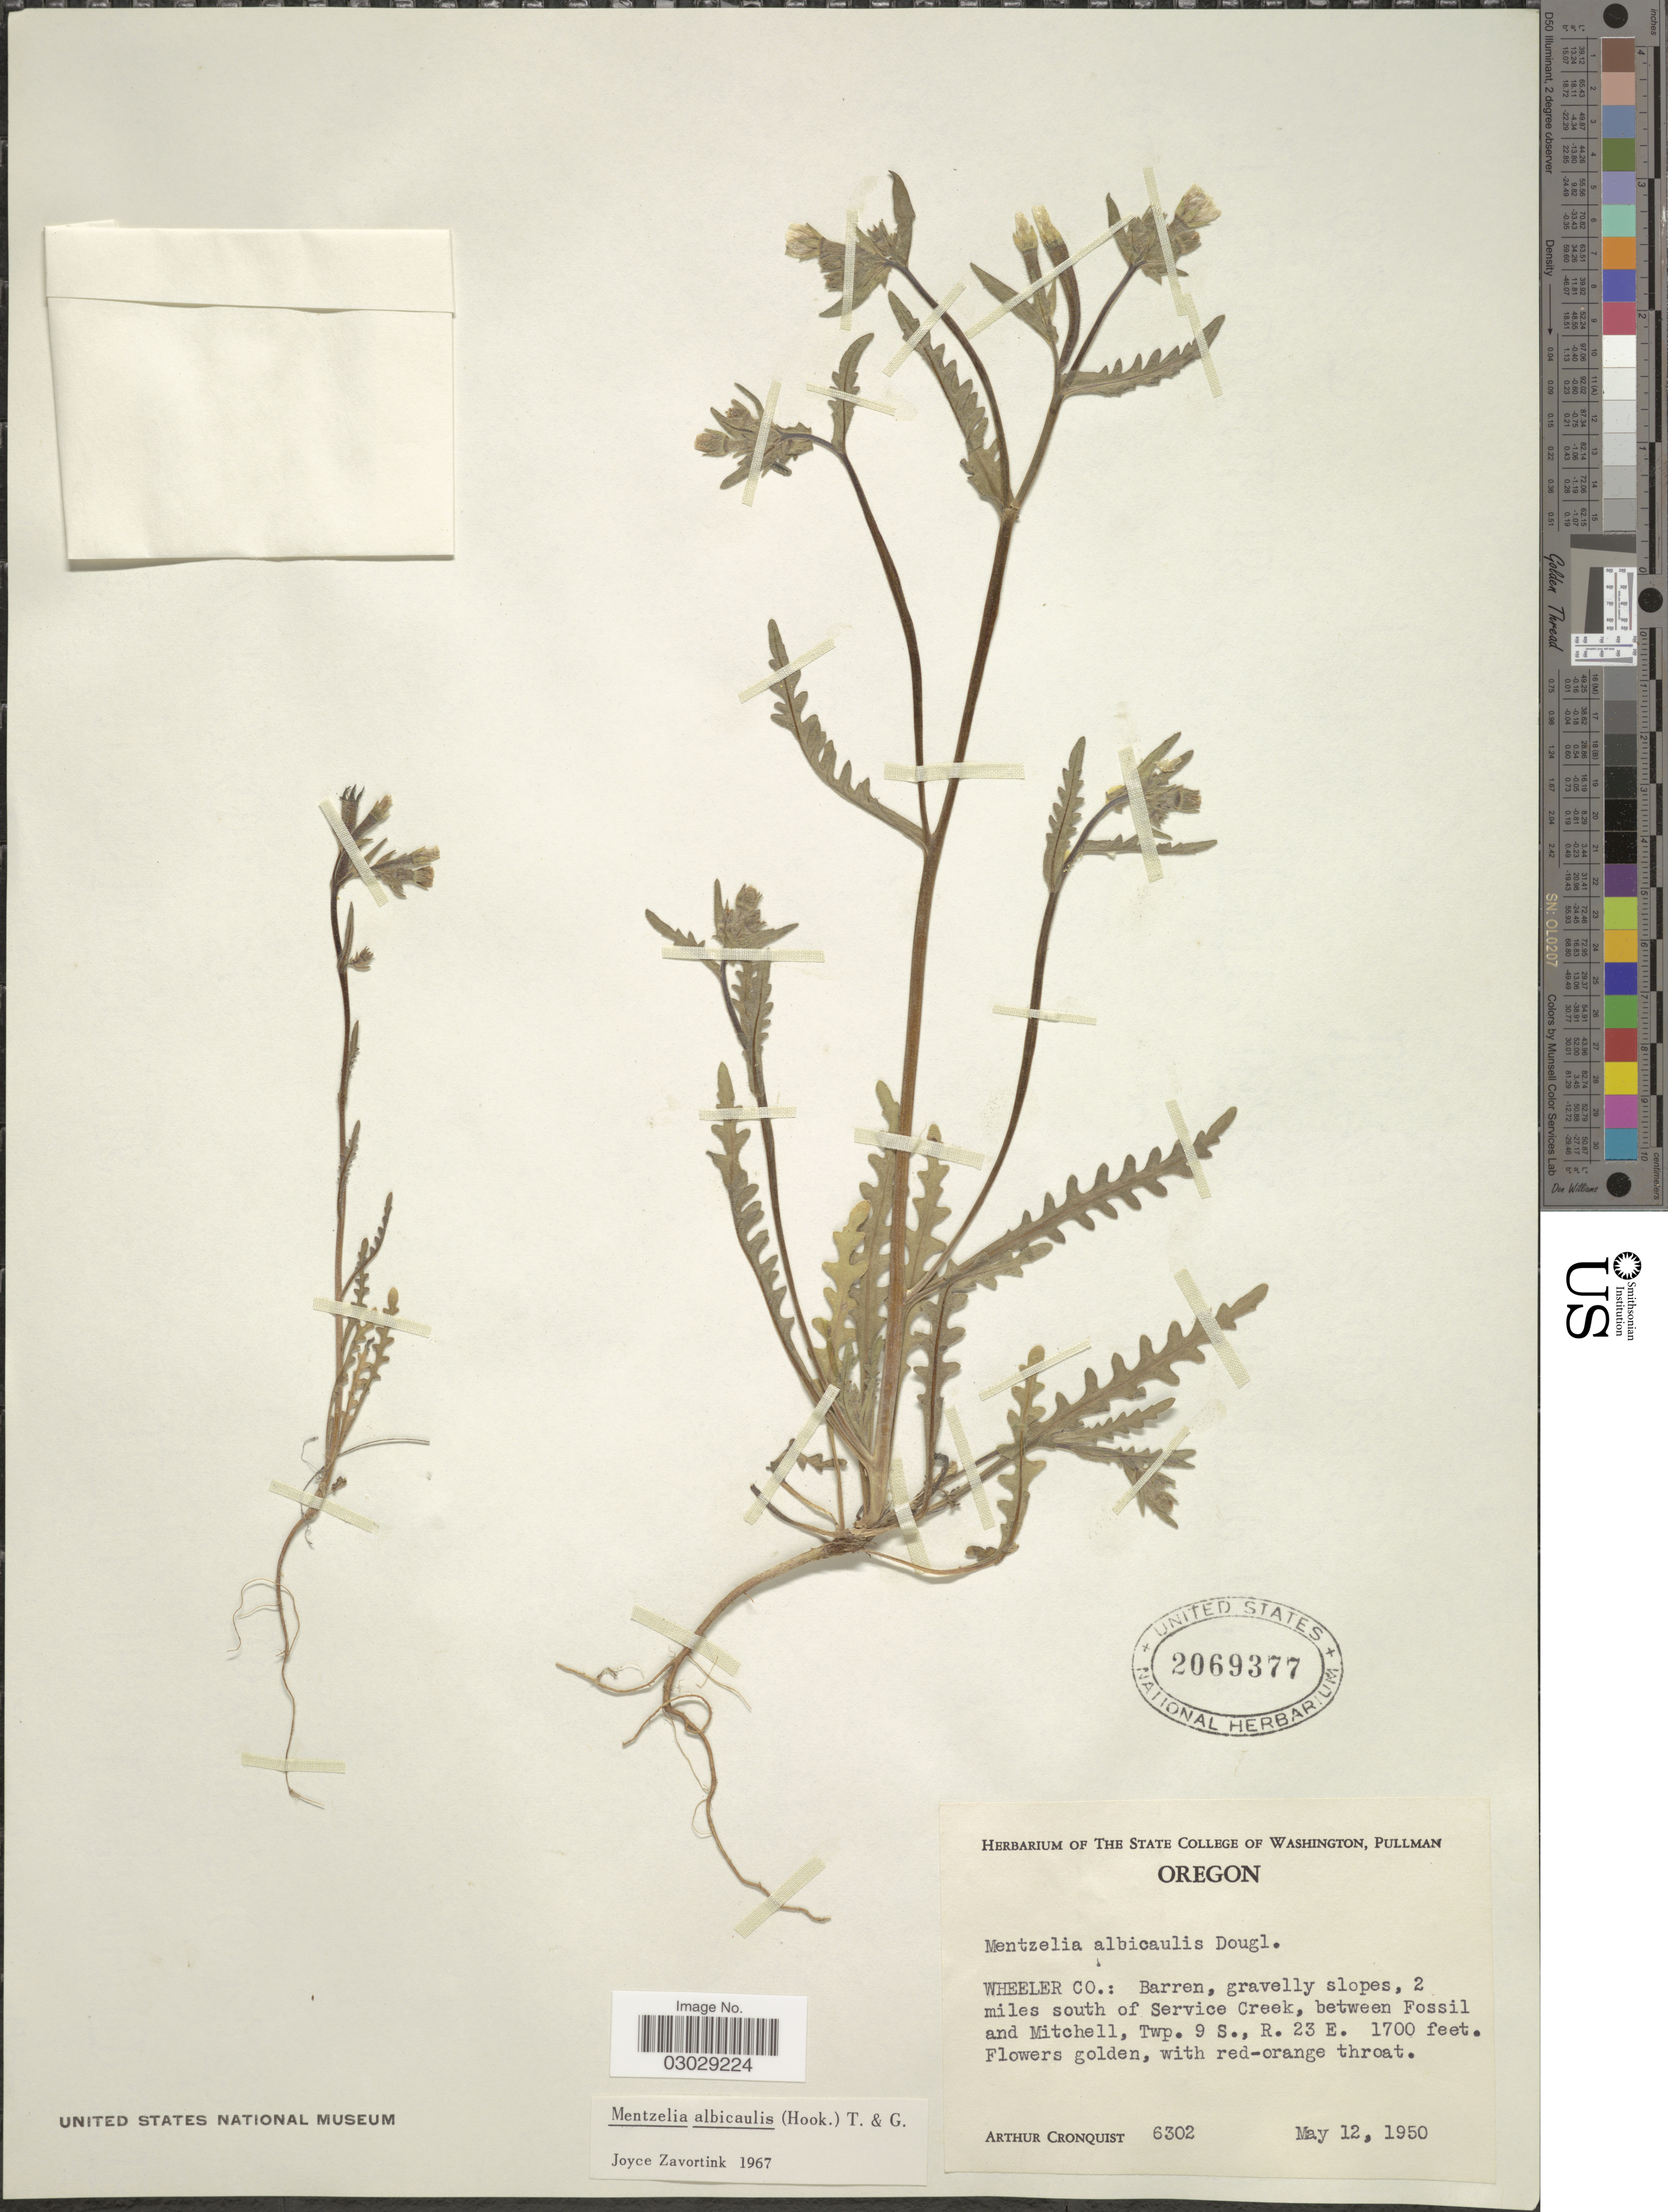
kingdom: Plantae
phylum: Tracheophyta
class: Magnoliopsida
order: Cornales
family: Loasaceae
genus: Mentzelia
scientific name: Mentzelia albicaulis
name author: (Douglas ex Hook.) Douglas ex Torr. & A. Gray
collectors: A. J. Cronquist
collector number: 6302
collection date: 1950-05-12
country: United States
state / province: Oregon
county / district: Wheeler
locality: Wheeler Co.: Barren, gravelly slopes, 2 miles south of Service Creek, between Fossil and Mitchell, Twp. 9 S., R. 23 E.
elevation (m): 518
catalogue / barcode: US 2069377